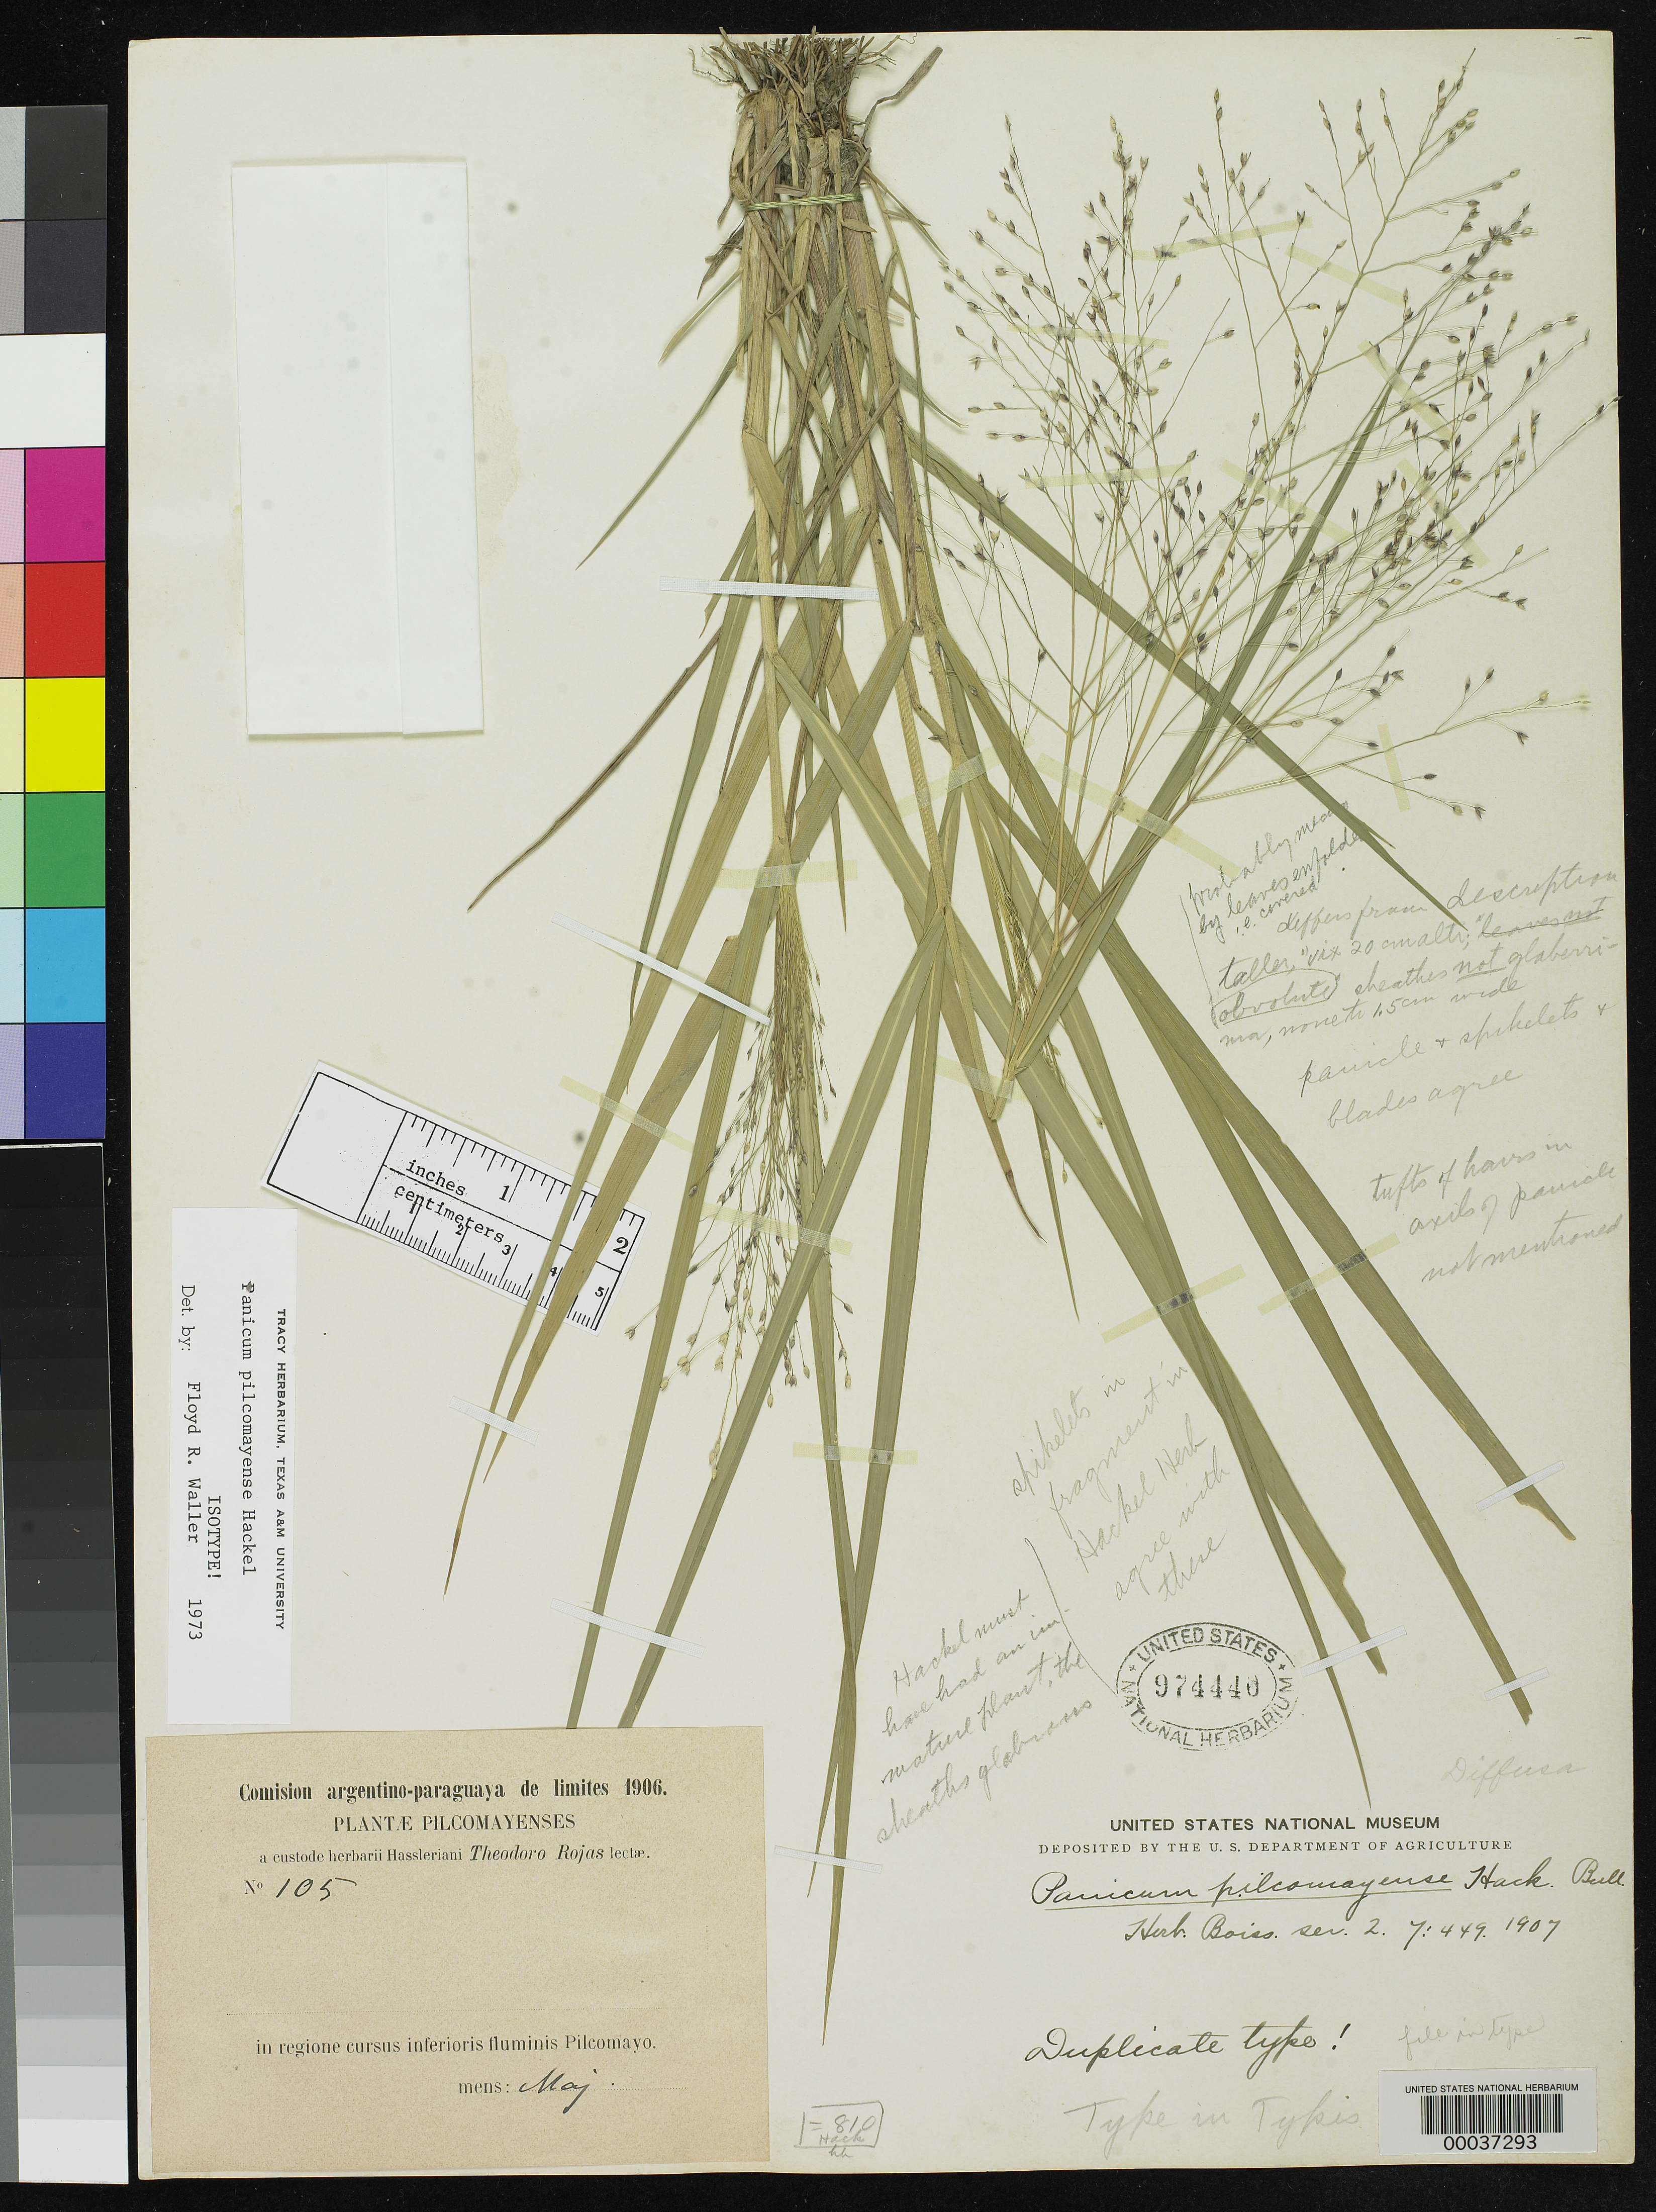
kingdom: Plantae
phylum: Tracheophyta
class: Liliopsida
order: Poales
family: Poaceae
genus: Panicum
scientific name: Panicum pilcomayense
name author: Hack.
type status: Isotype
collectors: T. Rojas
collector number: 105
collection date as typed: May 1906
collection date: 1906-05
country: Paraguay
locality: Pilcomayo.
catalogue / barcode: US 974440